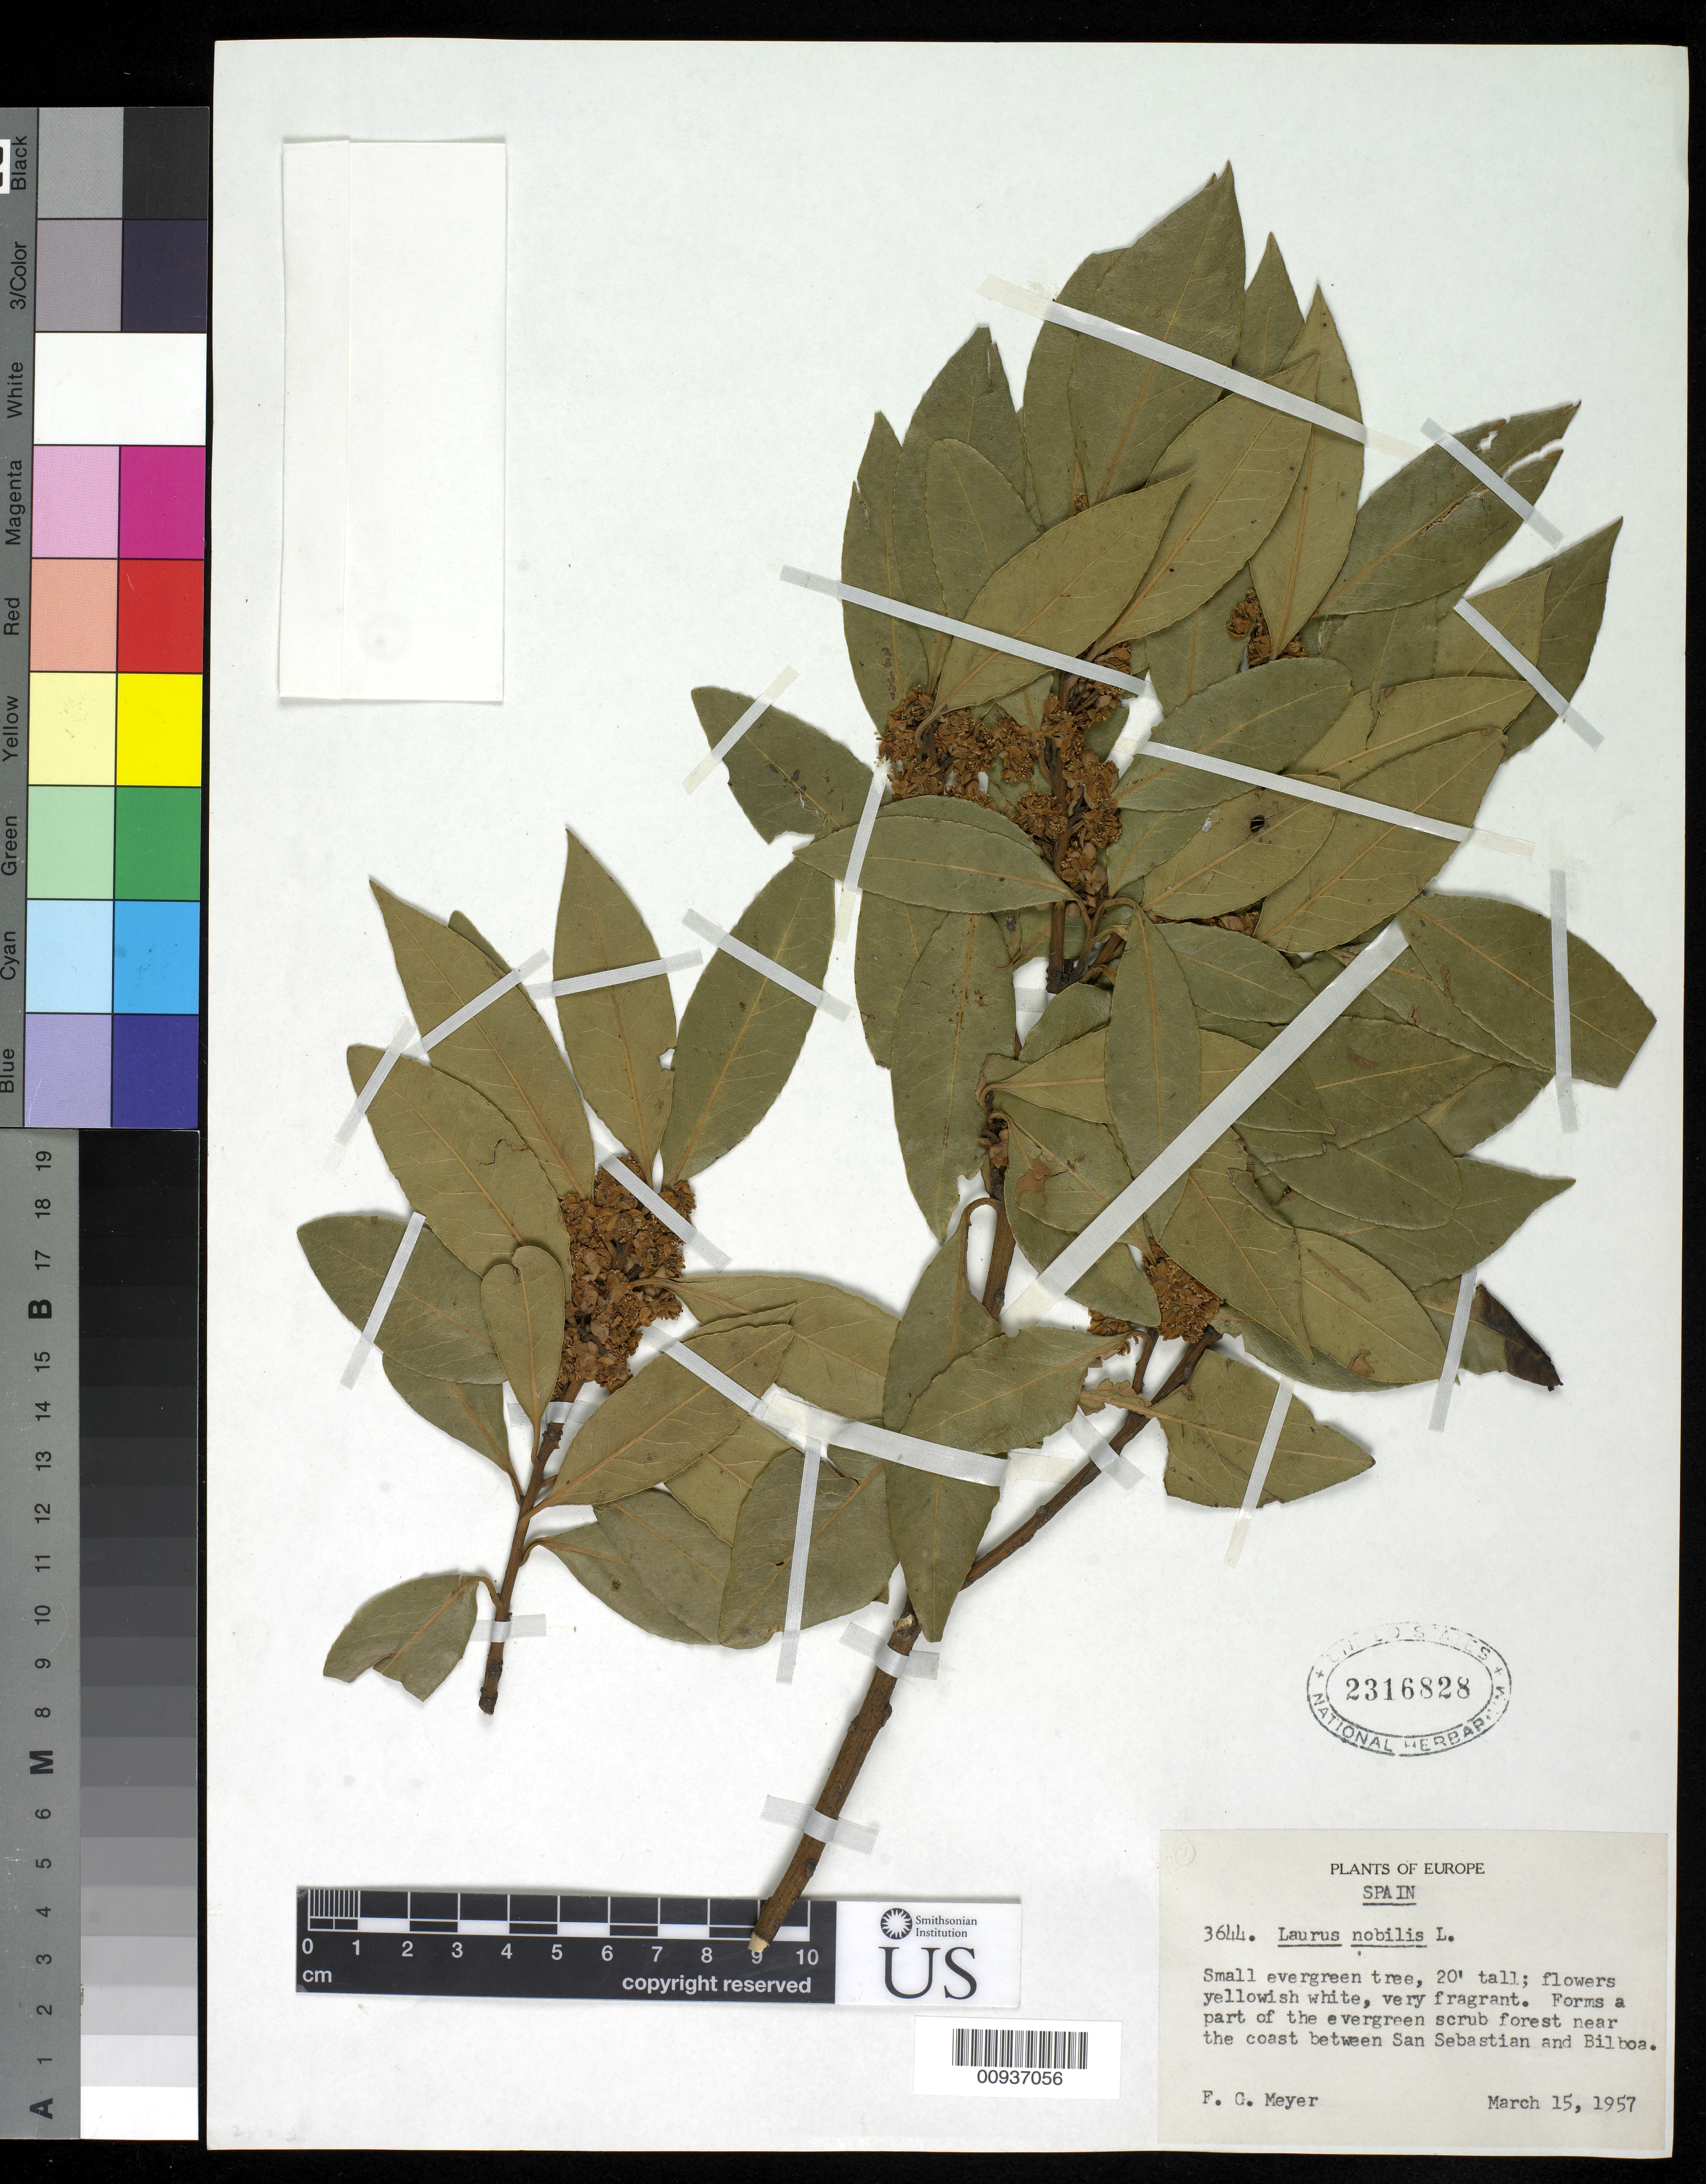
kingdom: Plantae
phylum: Tracheophyta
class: Magnoliopsida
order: Laurales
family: Lauraceae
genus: Laurus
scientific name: Laurus nobilis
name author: L.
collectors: F. G. Meyer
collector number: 3644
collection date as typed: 15 Mar 1957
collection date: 1957-03-15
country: Spain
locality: Forms a part of the evergreen scrub forest near the coast between San Sebastian and Bilboa.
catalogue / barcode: US 2316828